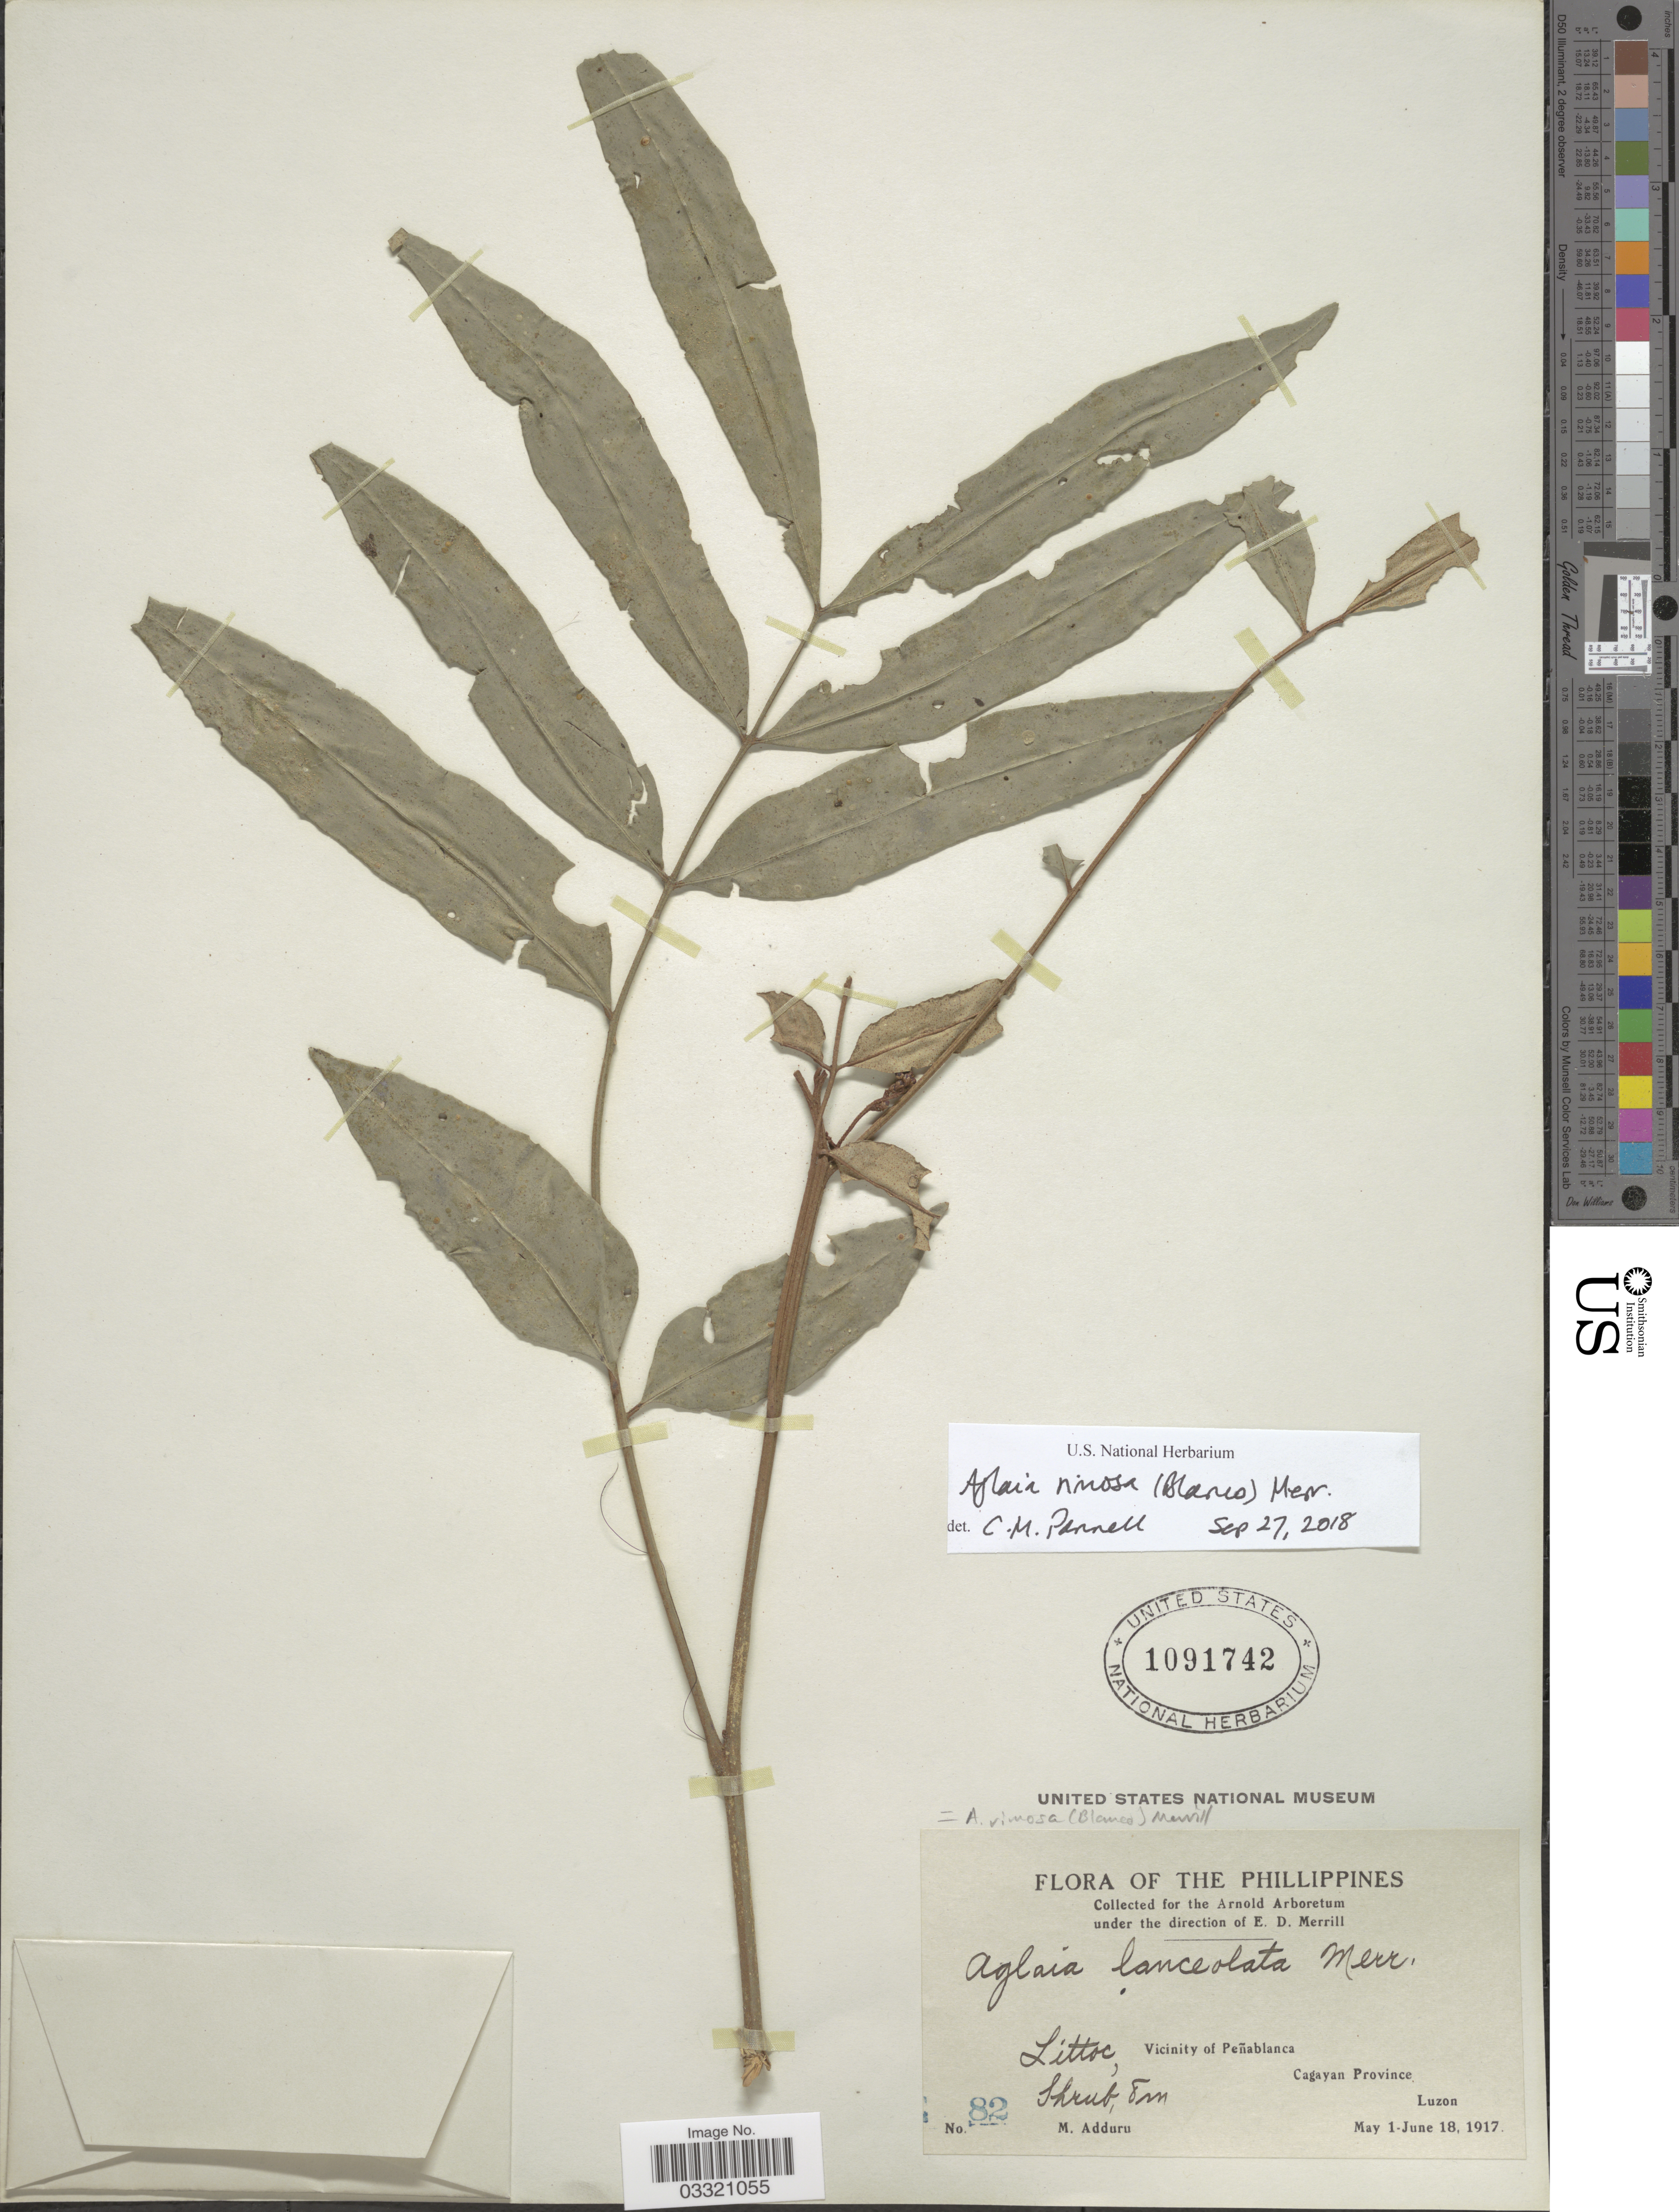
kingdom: Plantae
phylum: Tracheophyta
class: Magnoliopsida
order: Sapindales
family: Meliaceae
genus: Aglaia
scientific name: Aglaia rimosa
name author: (Blanco) Merr.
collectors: M. Adduru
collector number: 82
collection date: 1917-05-01/1917-06-18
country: Philippines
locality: Littoc, Vicinity of Peñablanca. Cagayan Province. Luzon.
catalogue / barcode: US 1091742